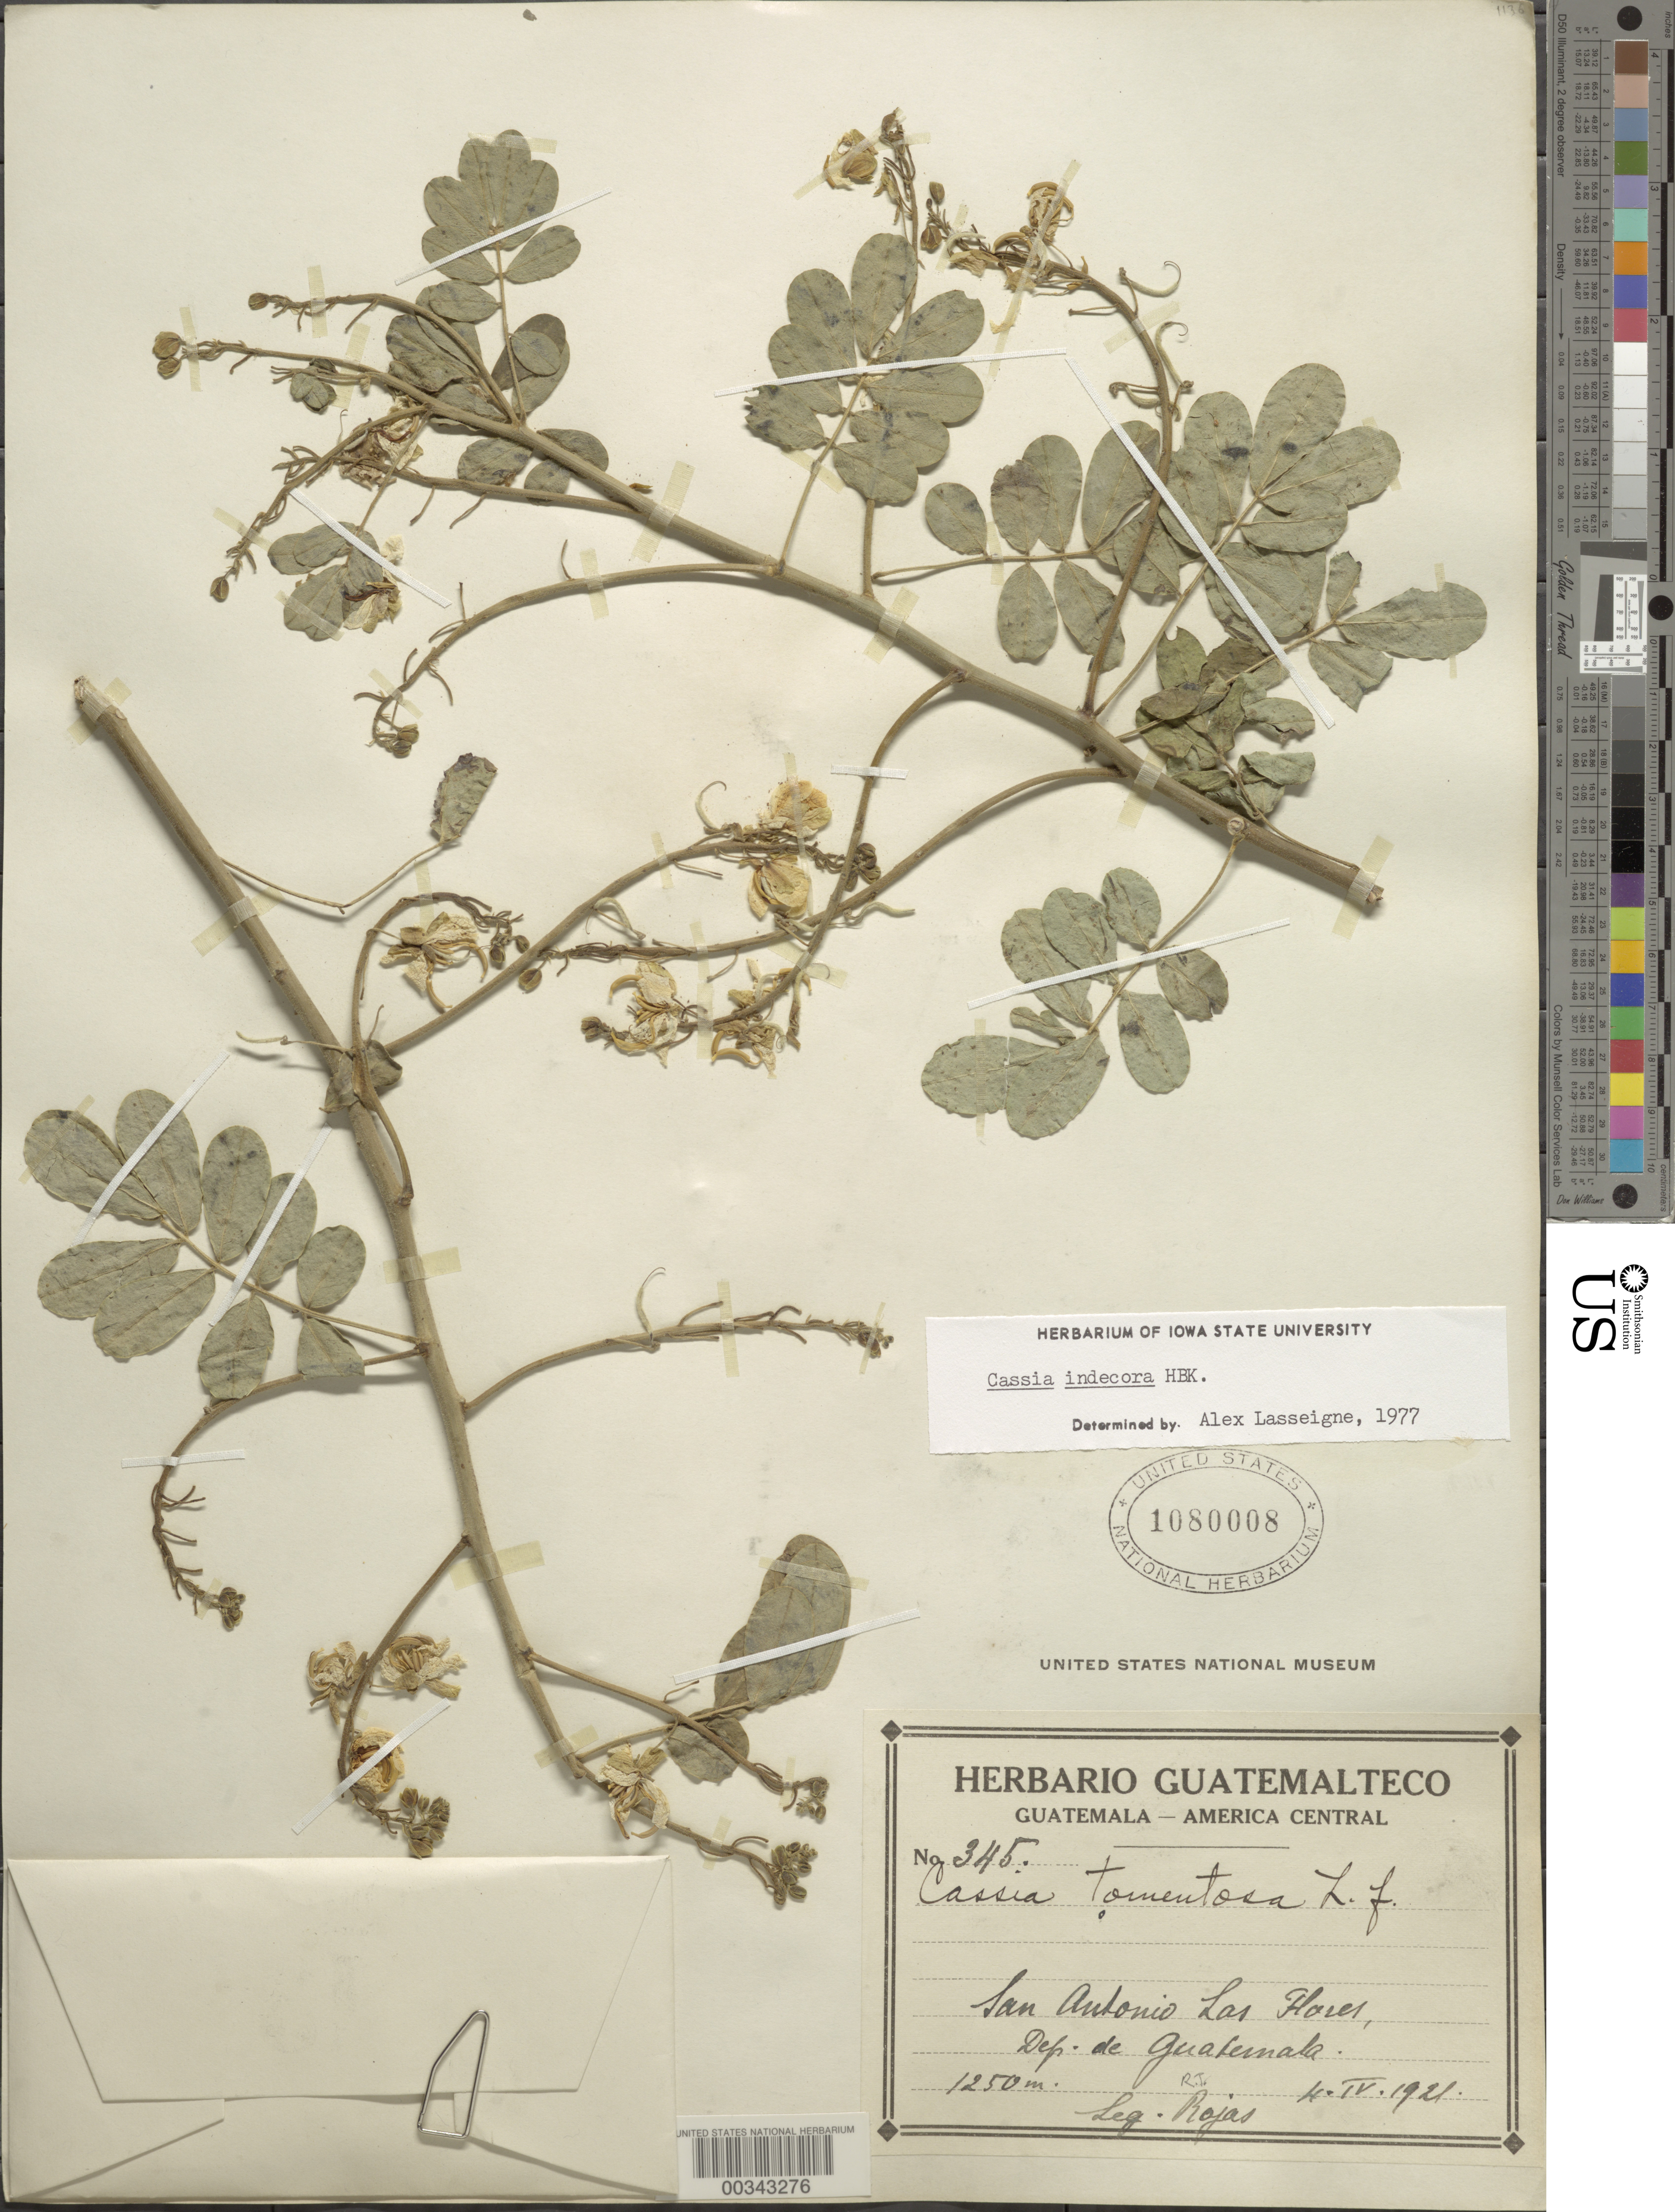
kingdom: Plantae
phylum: Tracheophyta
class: Magnoliopsida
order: Fabales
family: Fabaceae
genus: Senna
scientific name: Senna pendula var. advena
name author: (Vogel) H.S. Irwin & Barneby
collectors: R. Rojos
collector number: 345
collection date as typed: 04 Apr 1921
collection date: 1921-04-04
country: Guatemala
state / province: Guatemala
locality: San Antonio las Flores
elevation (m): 1250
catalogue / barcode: US 1080008